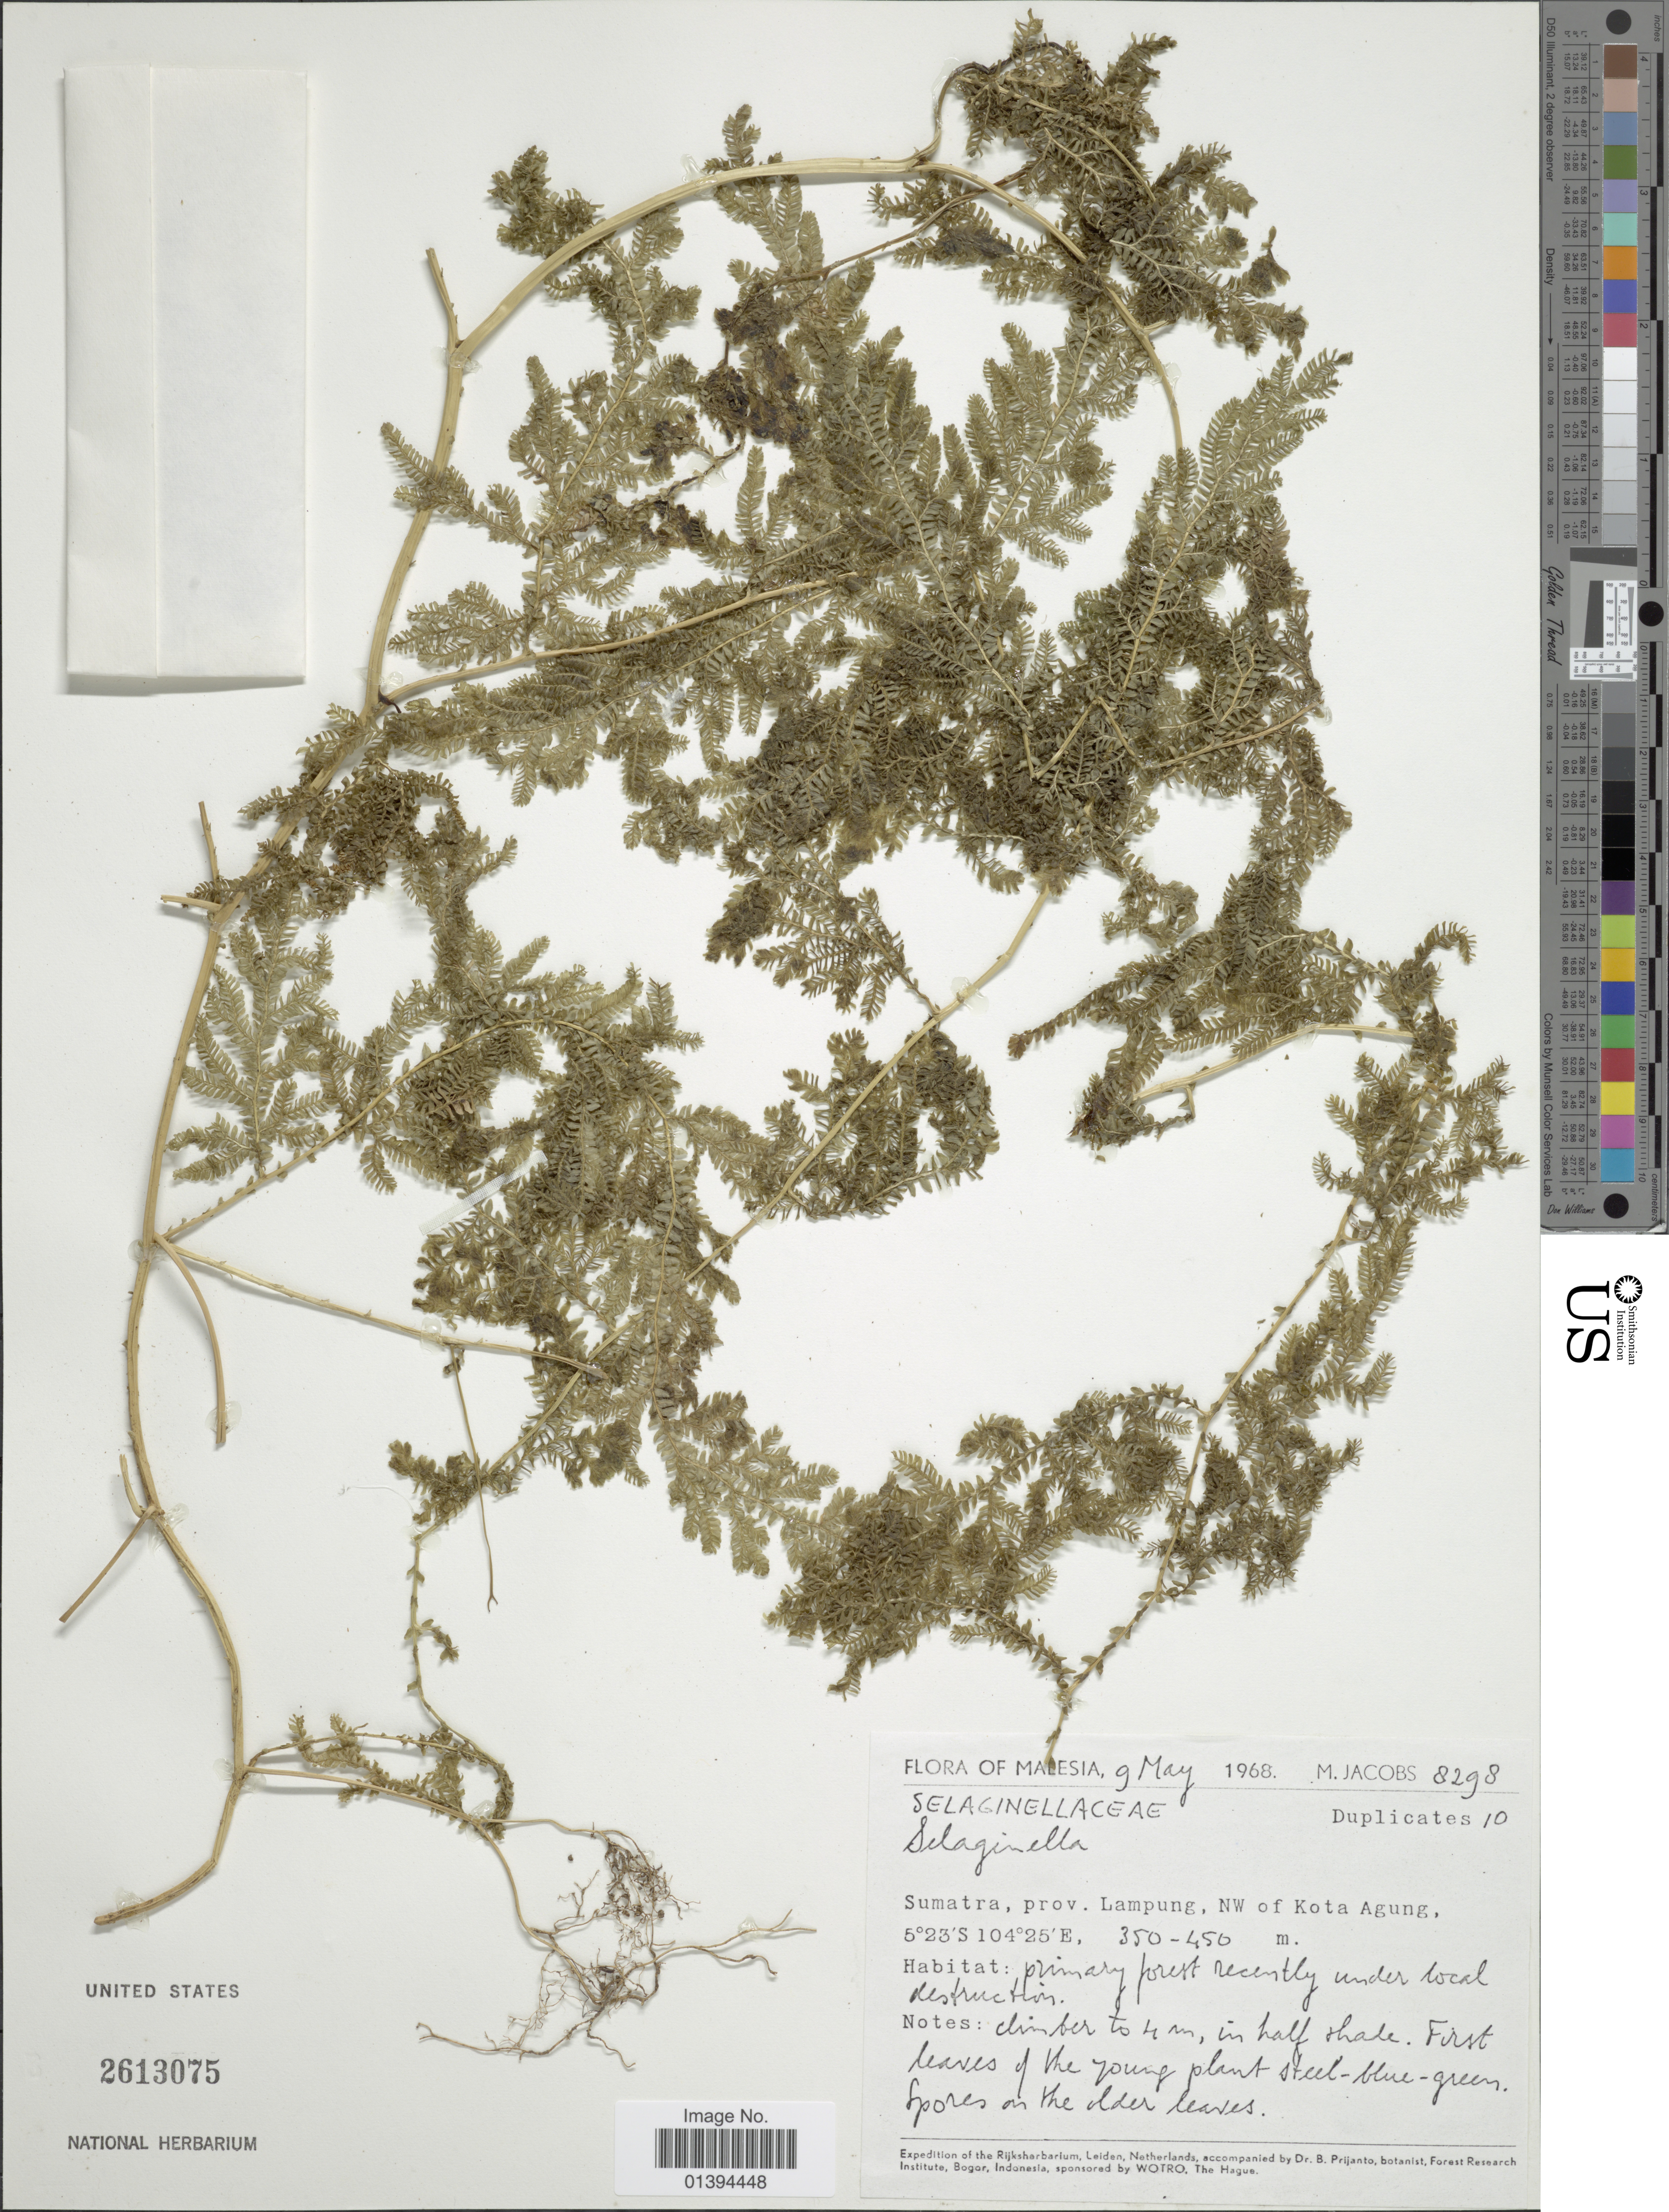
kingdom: Plantae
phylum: Tracheophyta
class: Lycopodiopsida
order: Selaginellales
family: Selaginellaceae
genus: Selaginella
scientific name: Selaginella sp.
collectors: M. Jacobs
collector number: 8298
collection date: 1968-05-09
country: Indonesia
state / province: Sumatra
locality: Malesia, Prov. Lampung, NW of Kota Agung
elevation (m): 350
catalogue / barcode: US 2613075